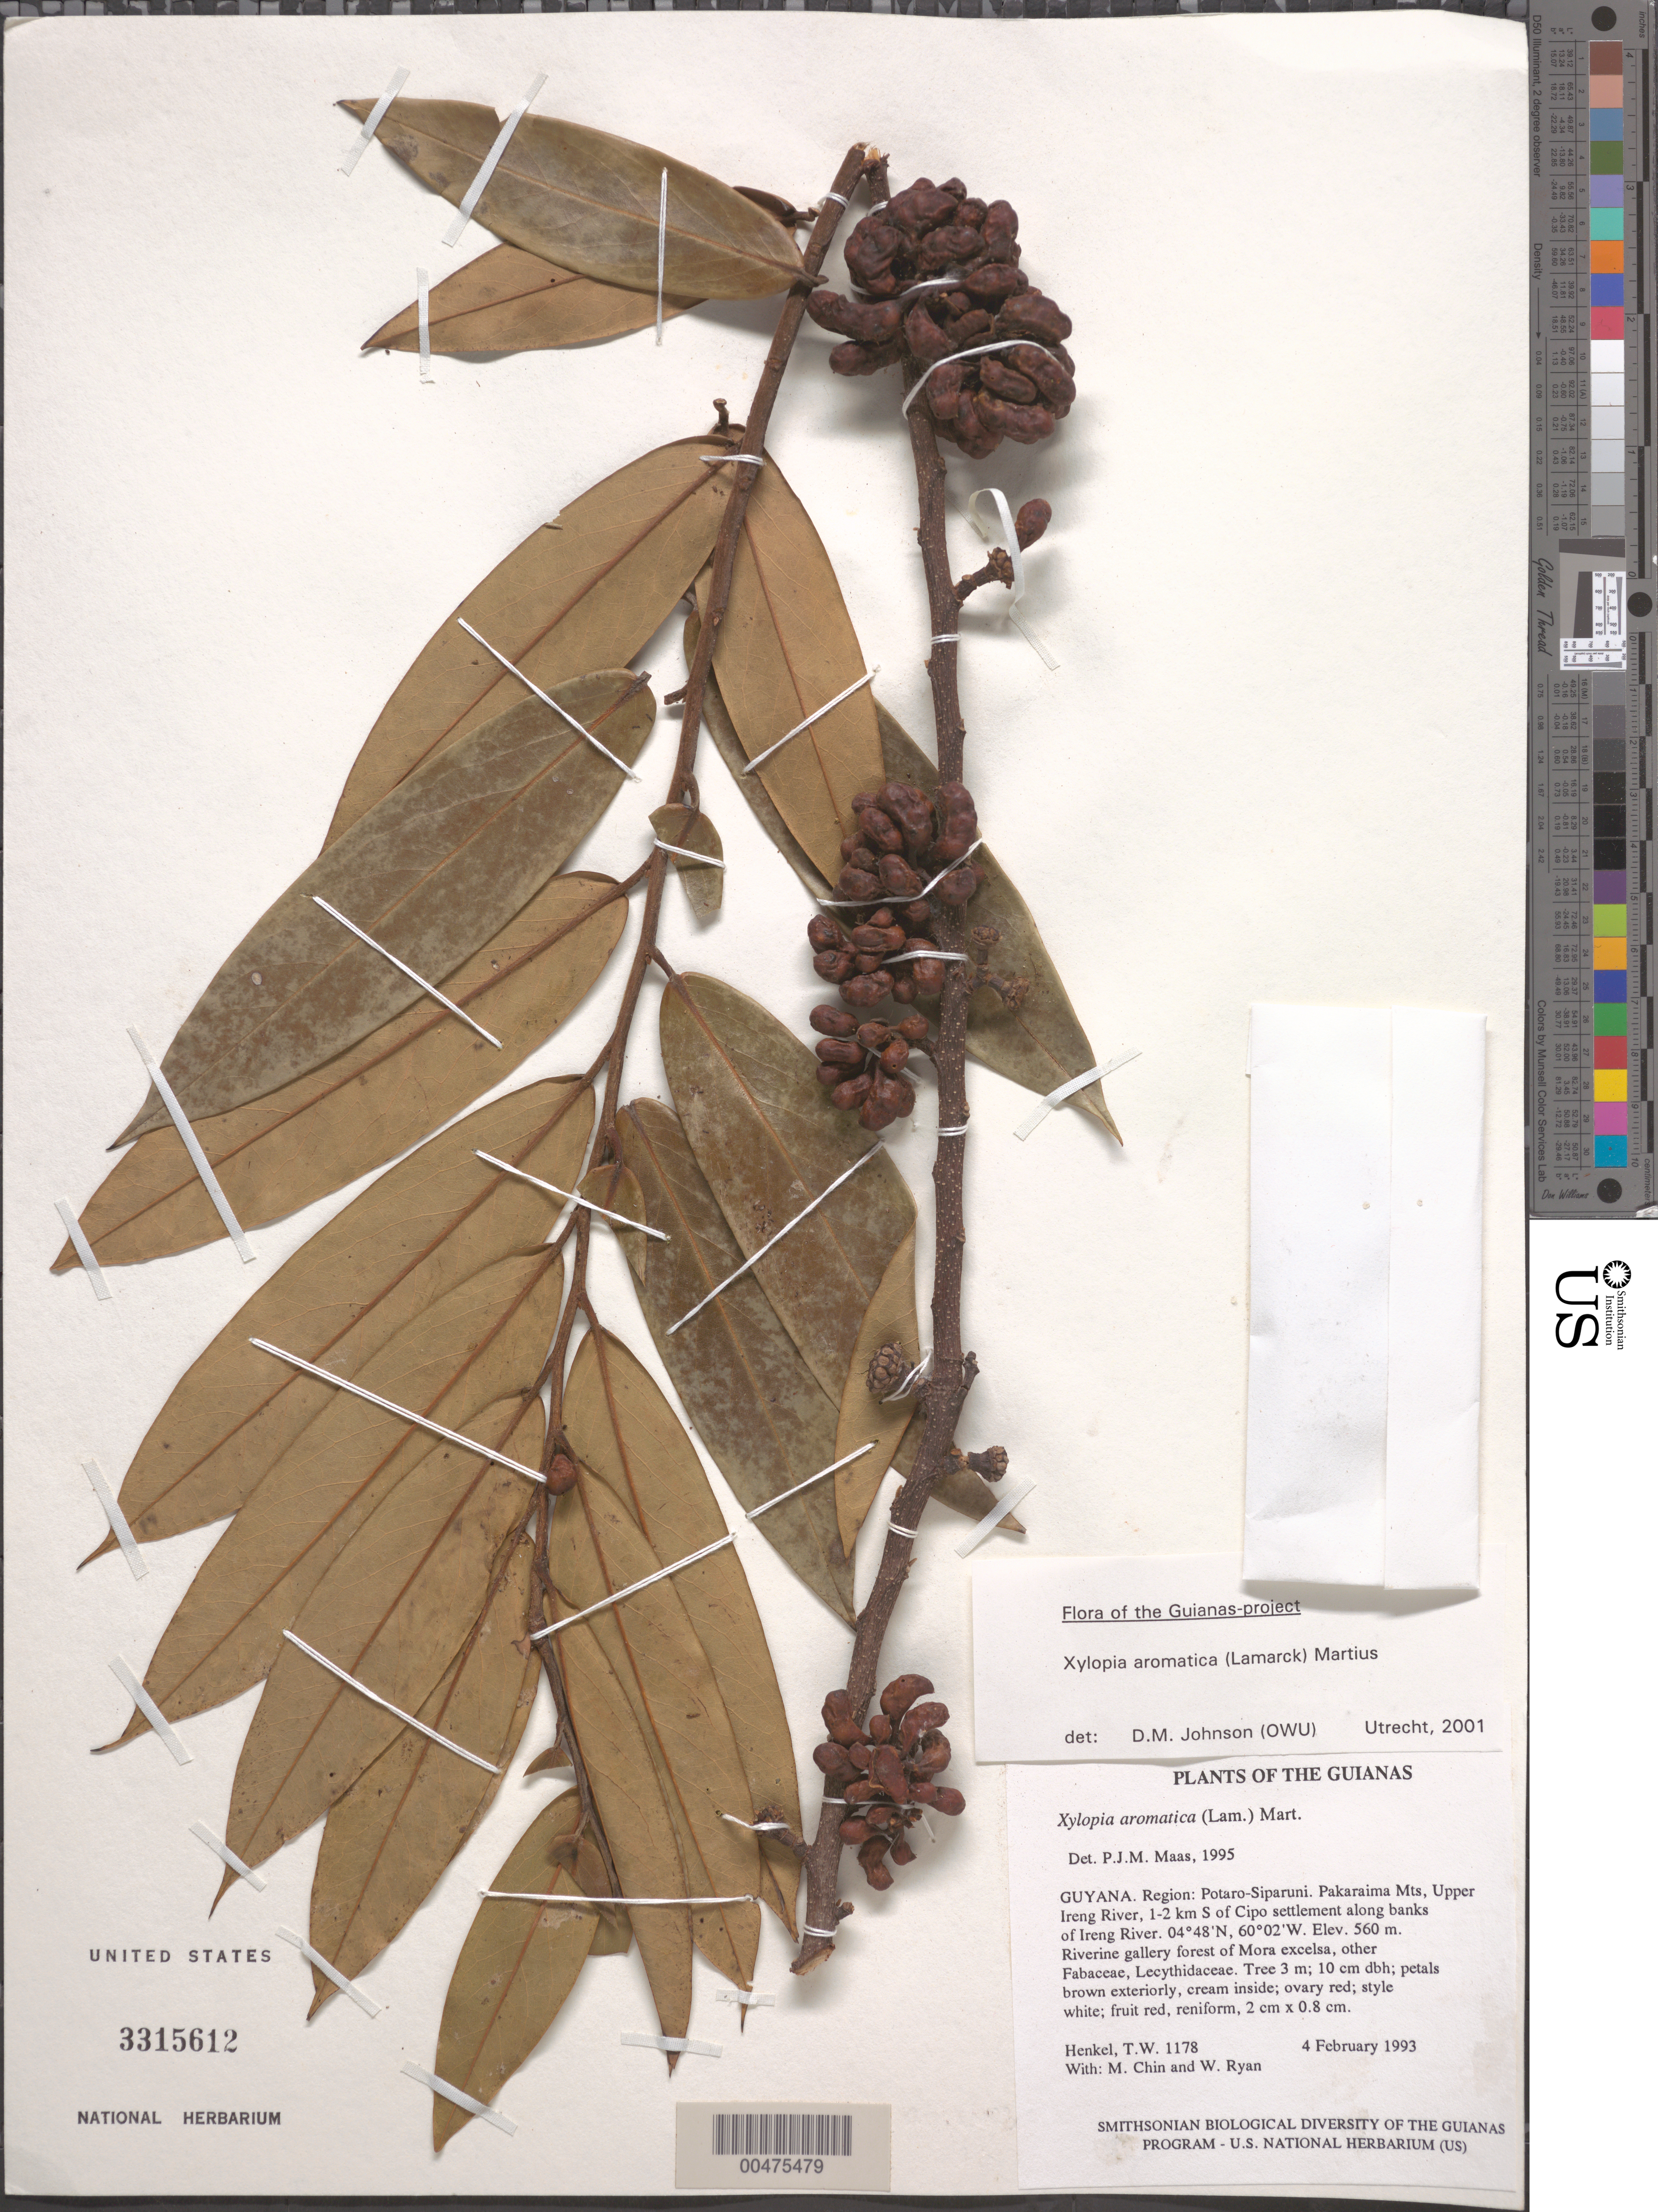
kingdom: Plantae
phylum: Tracheophyta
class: Magnoliopsida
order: Magnoliales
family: Annonaceae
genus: Xylopia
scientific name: Xylopia aromatica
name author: (Lam.) Mart.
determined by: Johnson, D. M.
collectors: T. Henkel, M. Chin & W. Ryan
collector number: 1178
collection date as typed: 4 February 1993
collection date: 1993-02-04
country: Guyana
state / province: Potaro-Siparuni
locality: Pakaraima Mts, Upper Ireng River, 1-2 km S of Cipo settlement along banks of Ireng River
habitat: Riverine gallery forest of Mora excelsa, other Fabaceae, Lecythidaceae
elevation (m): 560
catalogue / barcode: US 3315612